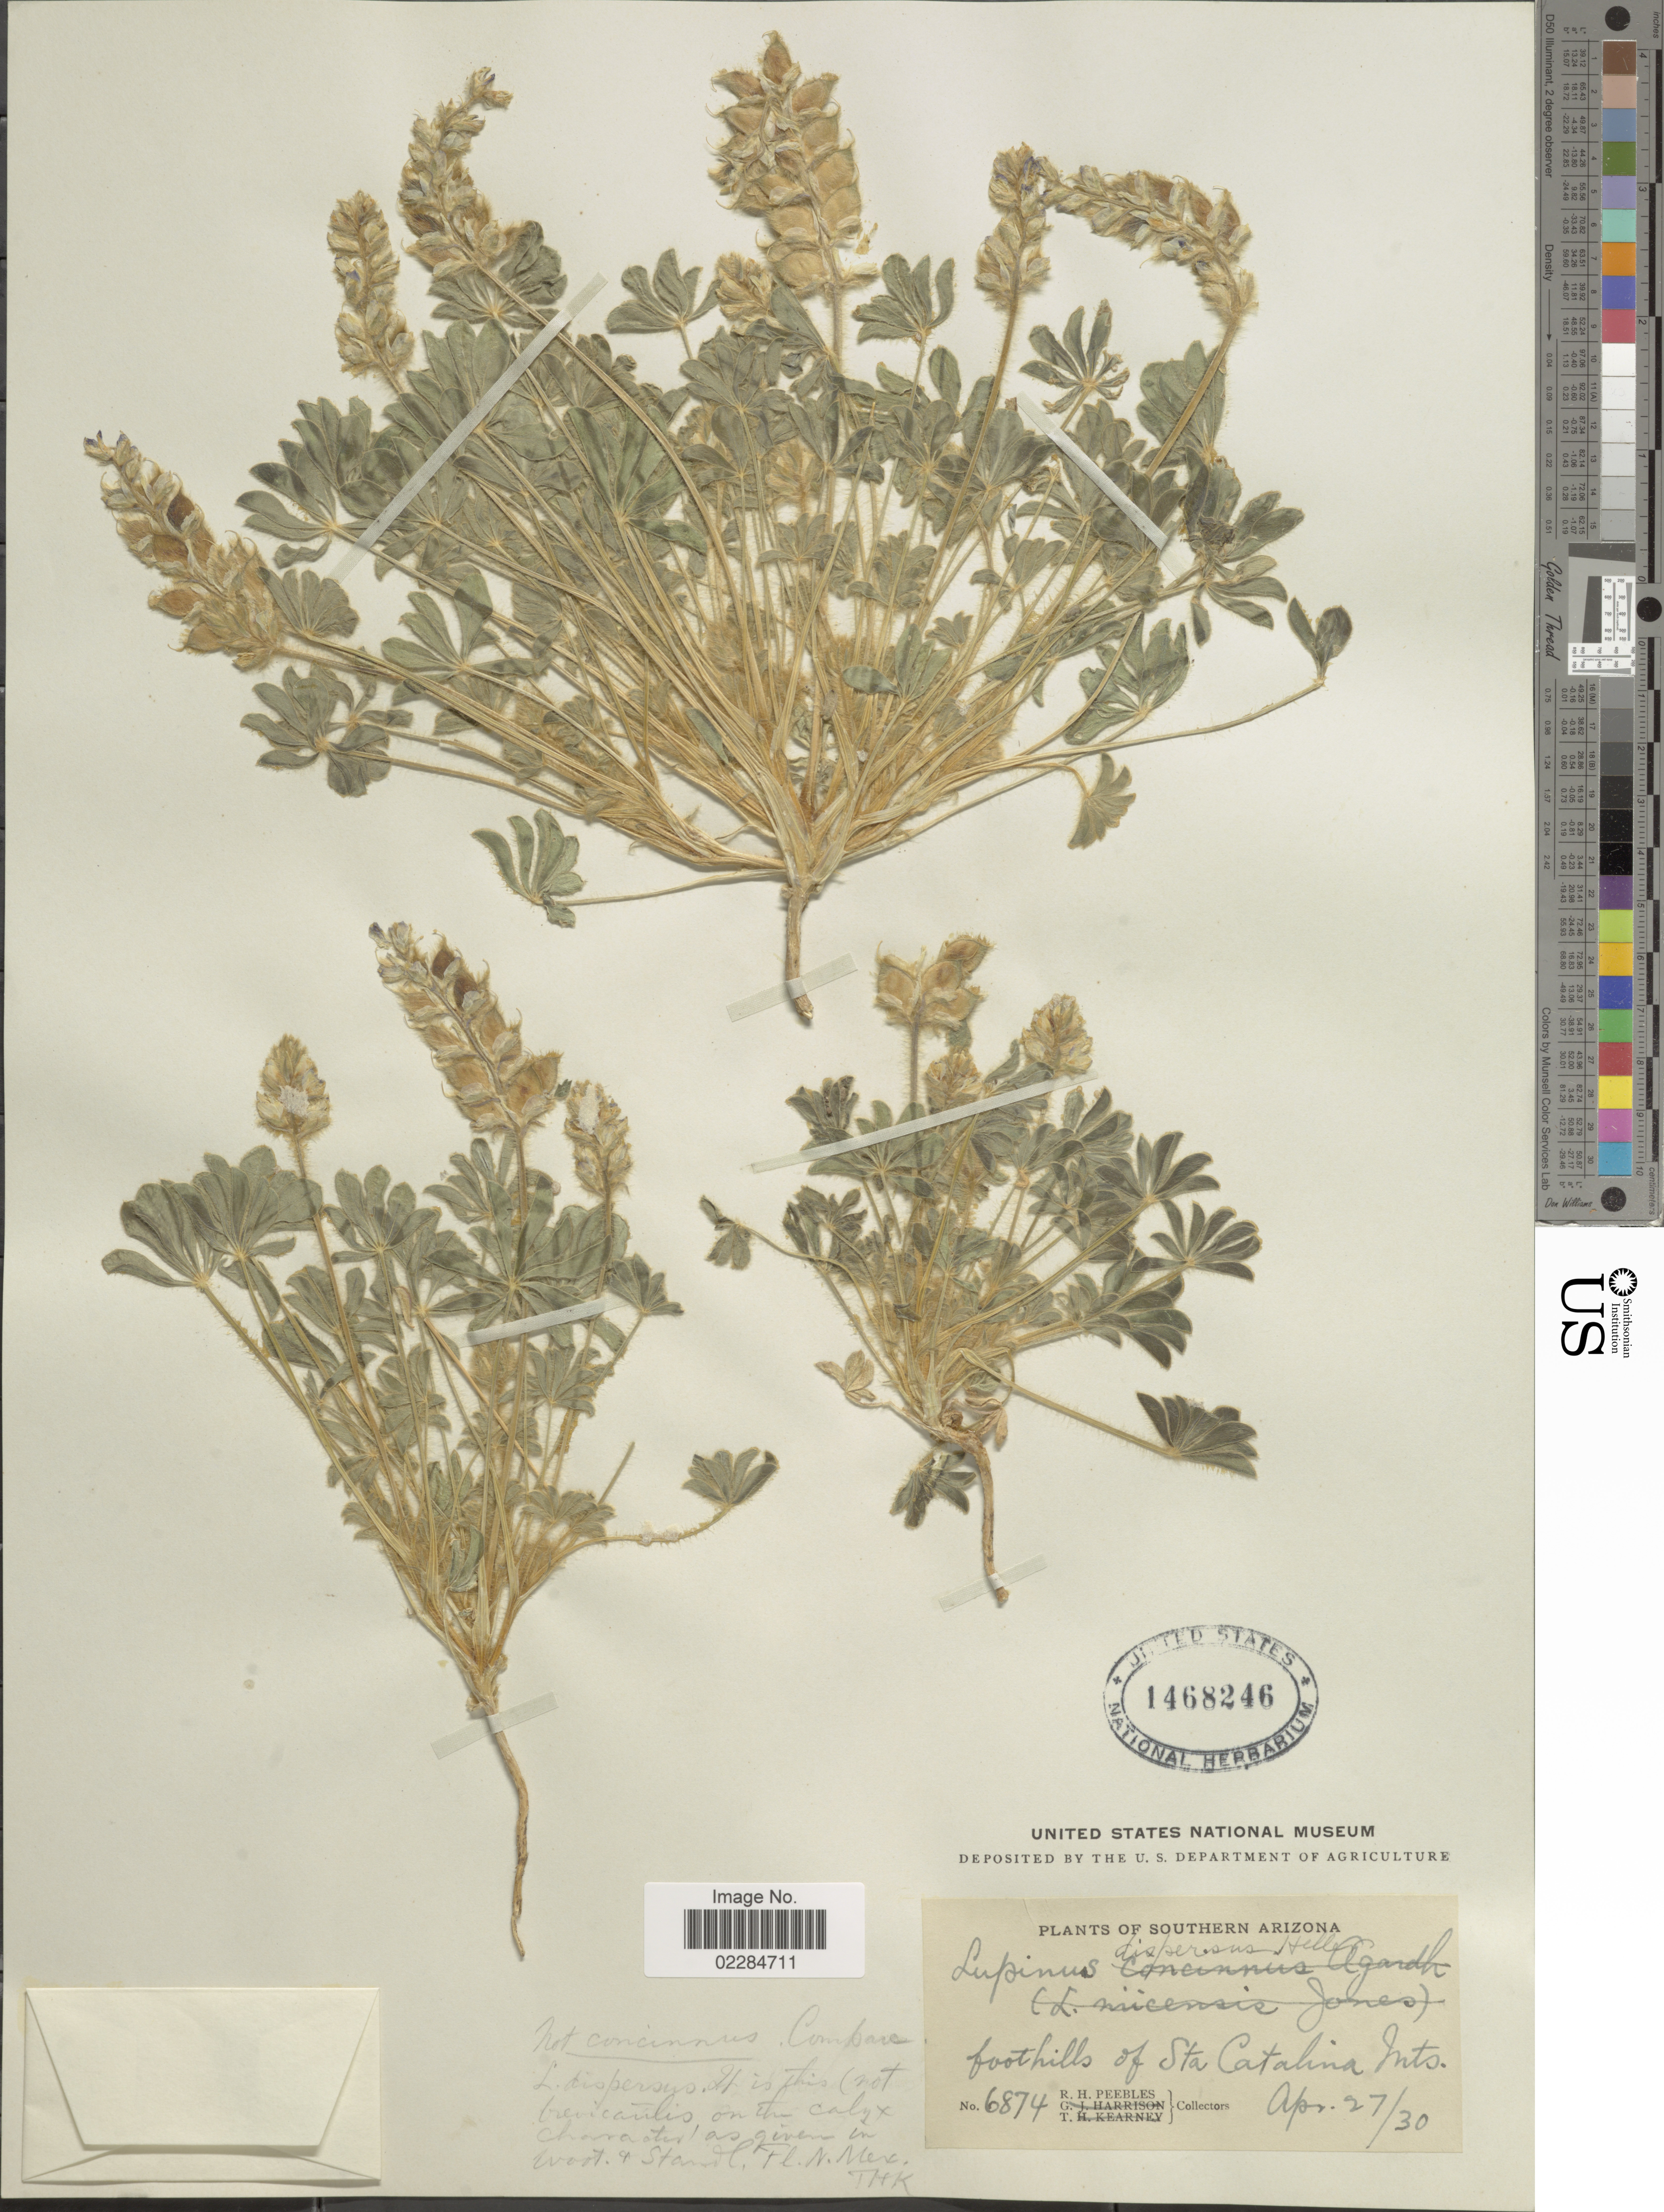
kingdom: Plantae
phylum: Tracheophyta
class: Magnoliopsida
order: Fabales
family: Fabaceae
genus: Lupinus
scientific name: Lupinus brevicaulis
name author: S. Watson in C. King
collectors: R. H. Peebles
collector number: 6874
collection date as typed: Transcribed d/m/y: 27/4/30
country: United States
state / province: Arizona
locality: Southern Arizona, foothills of Sta Catalina Mts.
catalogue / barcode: US 1468246